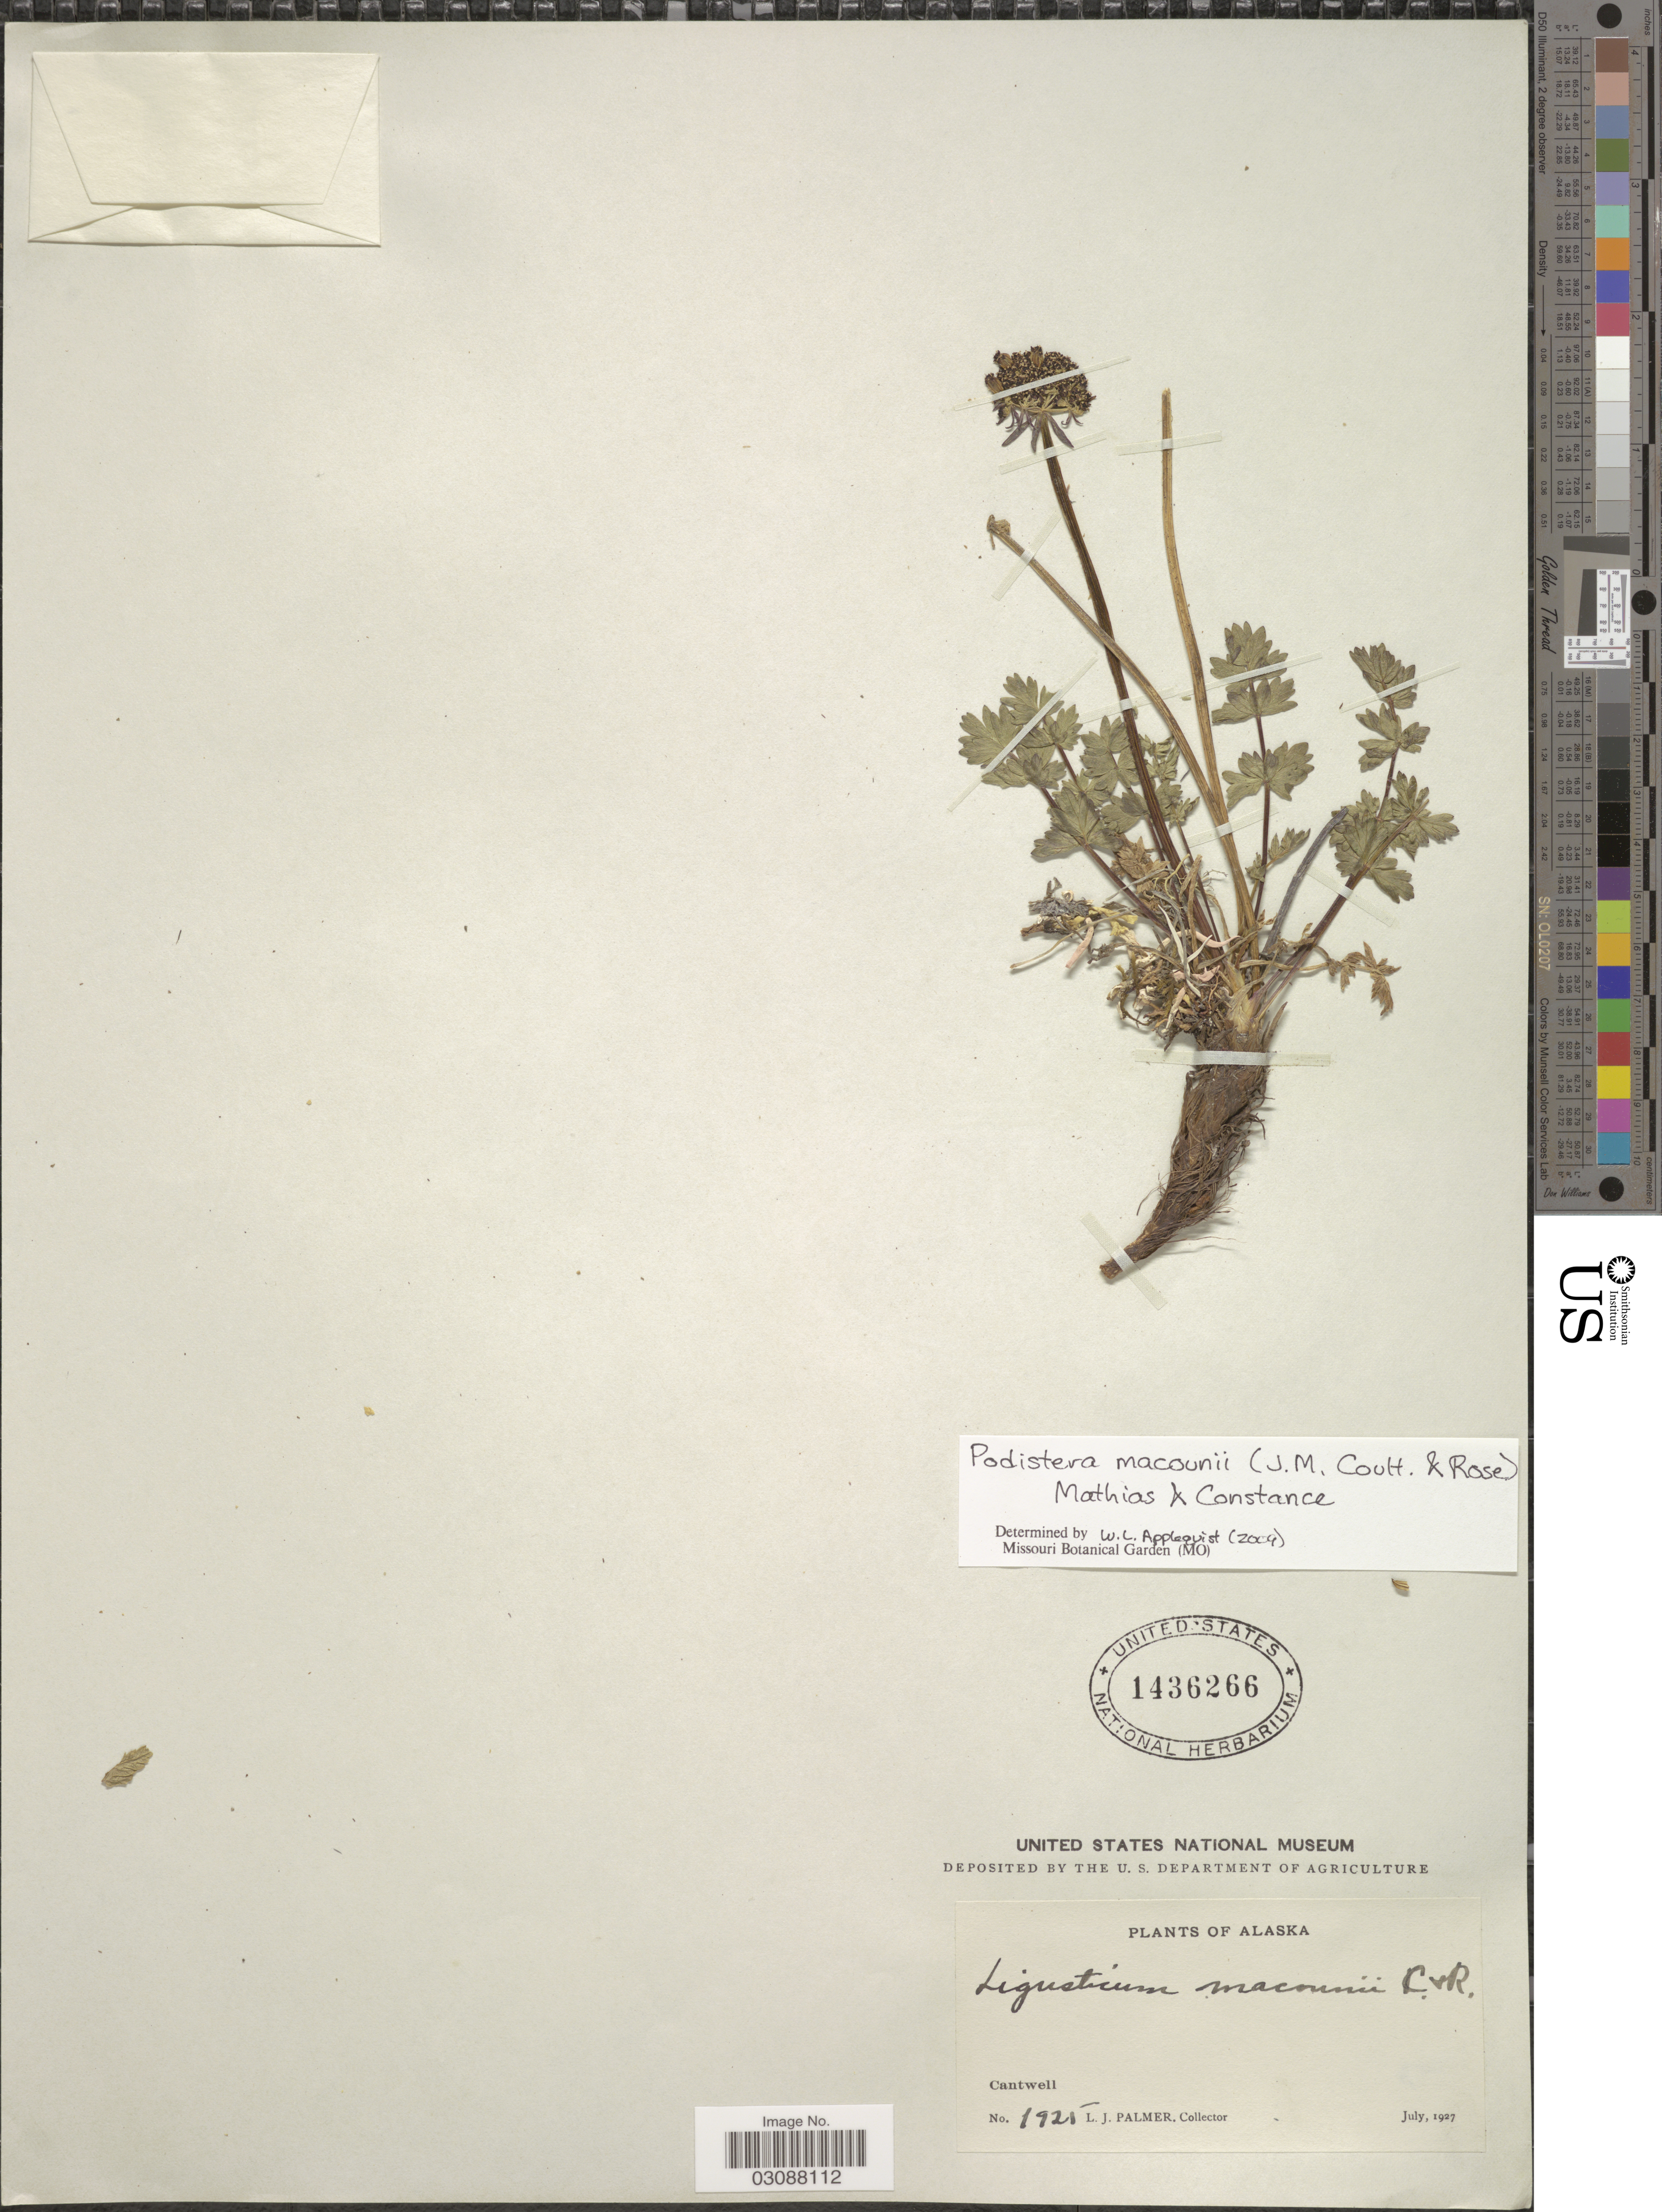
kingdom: Plantae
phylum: Tracheophyta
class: Magnoliopsida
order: Apiales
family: Apiaceae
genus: Podistera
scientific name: Podistera macounii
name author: (J.M. Coult. & Rose) Mathias & Constance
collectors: L. J. Palmer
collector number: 1925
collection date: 1927-07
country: United States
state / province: Alaska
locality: Cantwell.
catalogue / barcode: US 1436266